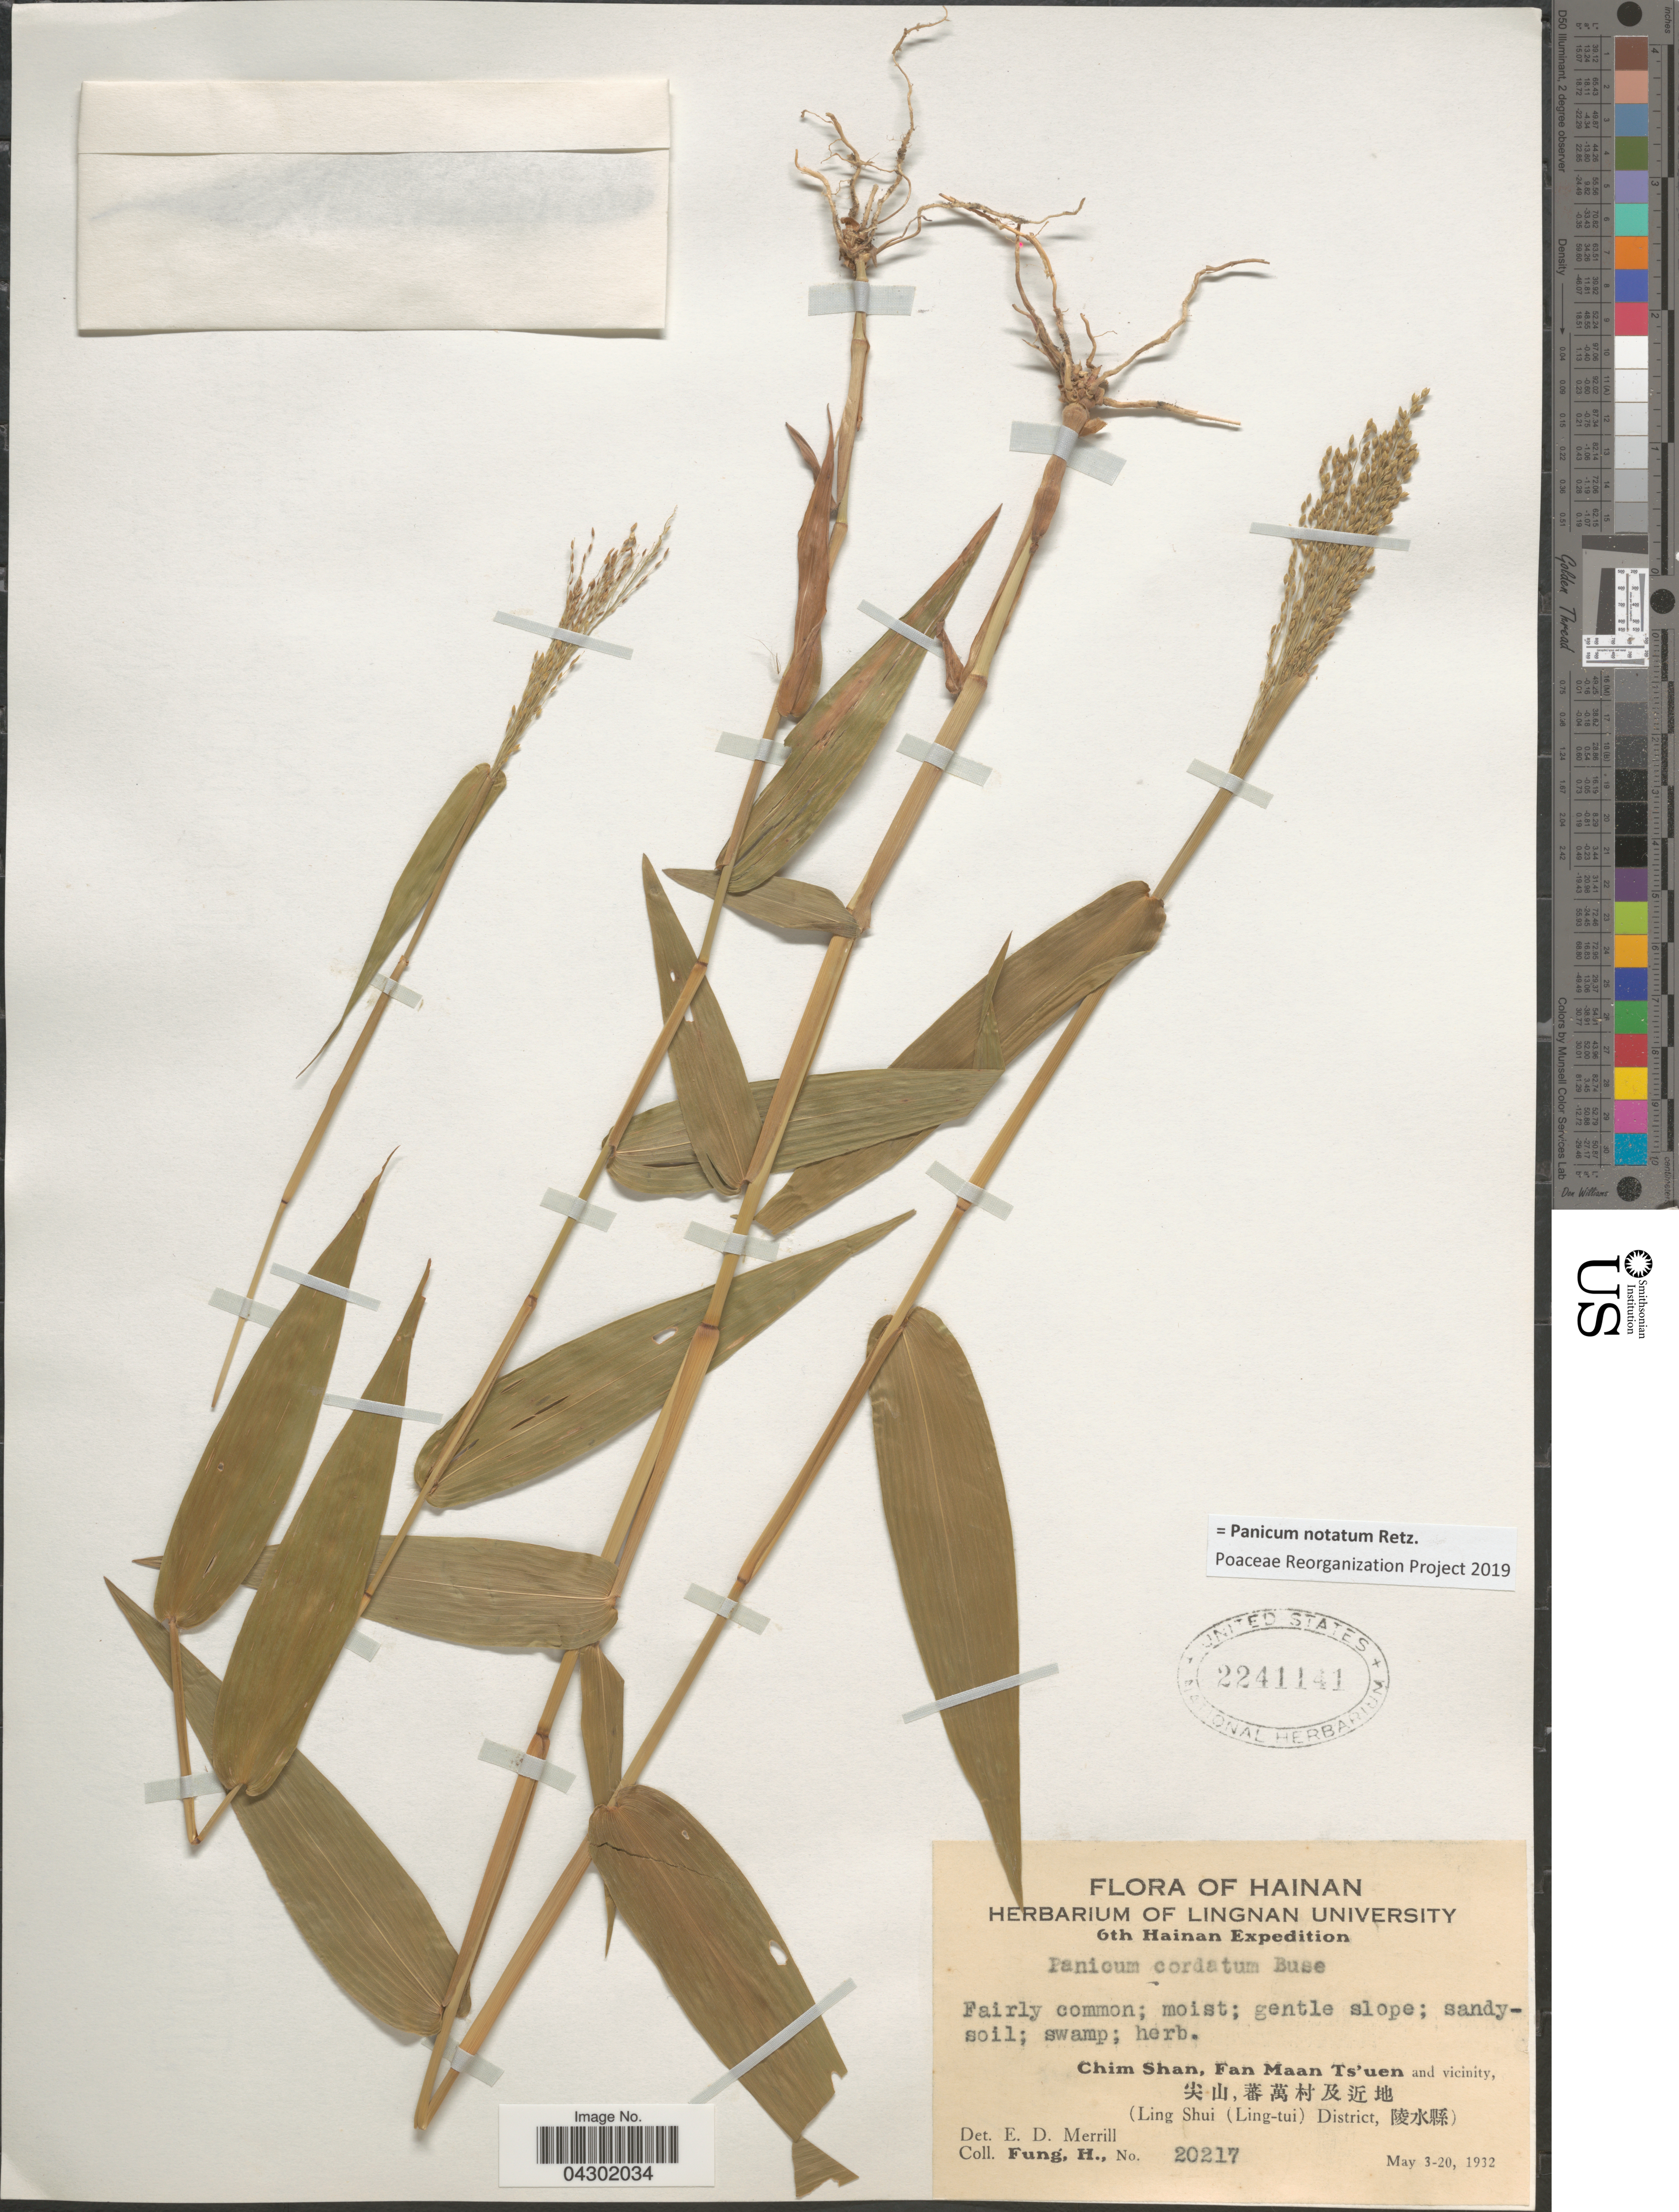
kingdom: Plantae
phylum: Tracheophyta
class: Liliopsida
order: Poales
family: Poaceae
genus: Panicum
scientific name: Panicum notatum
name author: Retz.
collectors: H. Fung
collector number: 20217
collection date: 1932-05-03/1932-05-20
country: China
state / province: Hainan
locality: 6th Hainan E[Foreign script]pedition. Chim Shan, Fan Maan Ts'uen and vicinity, [Foreign script] (Ling Shui (Ling-tui) District, [Foreign script].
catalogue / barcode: US 2241141